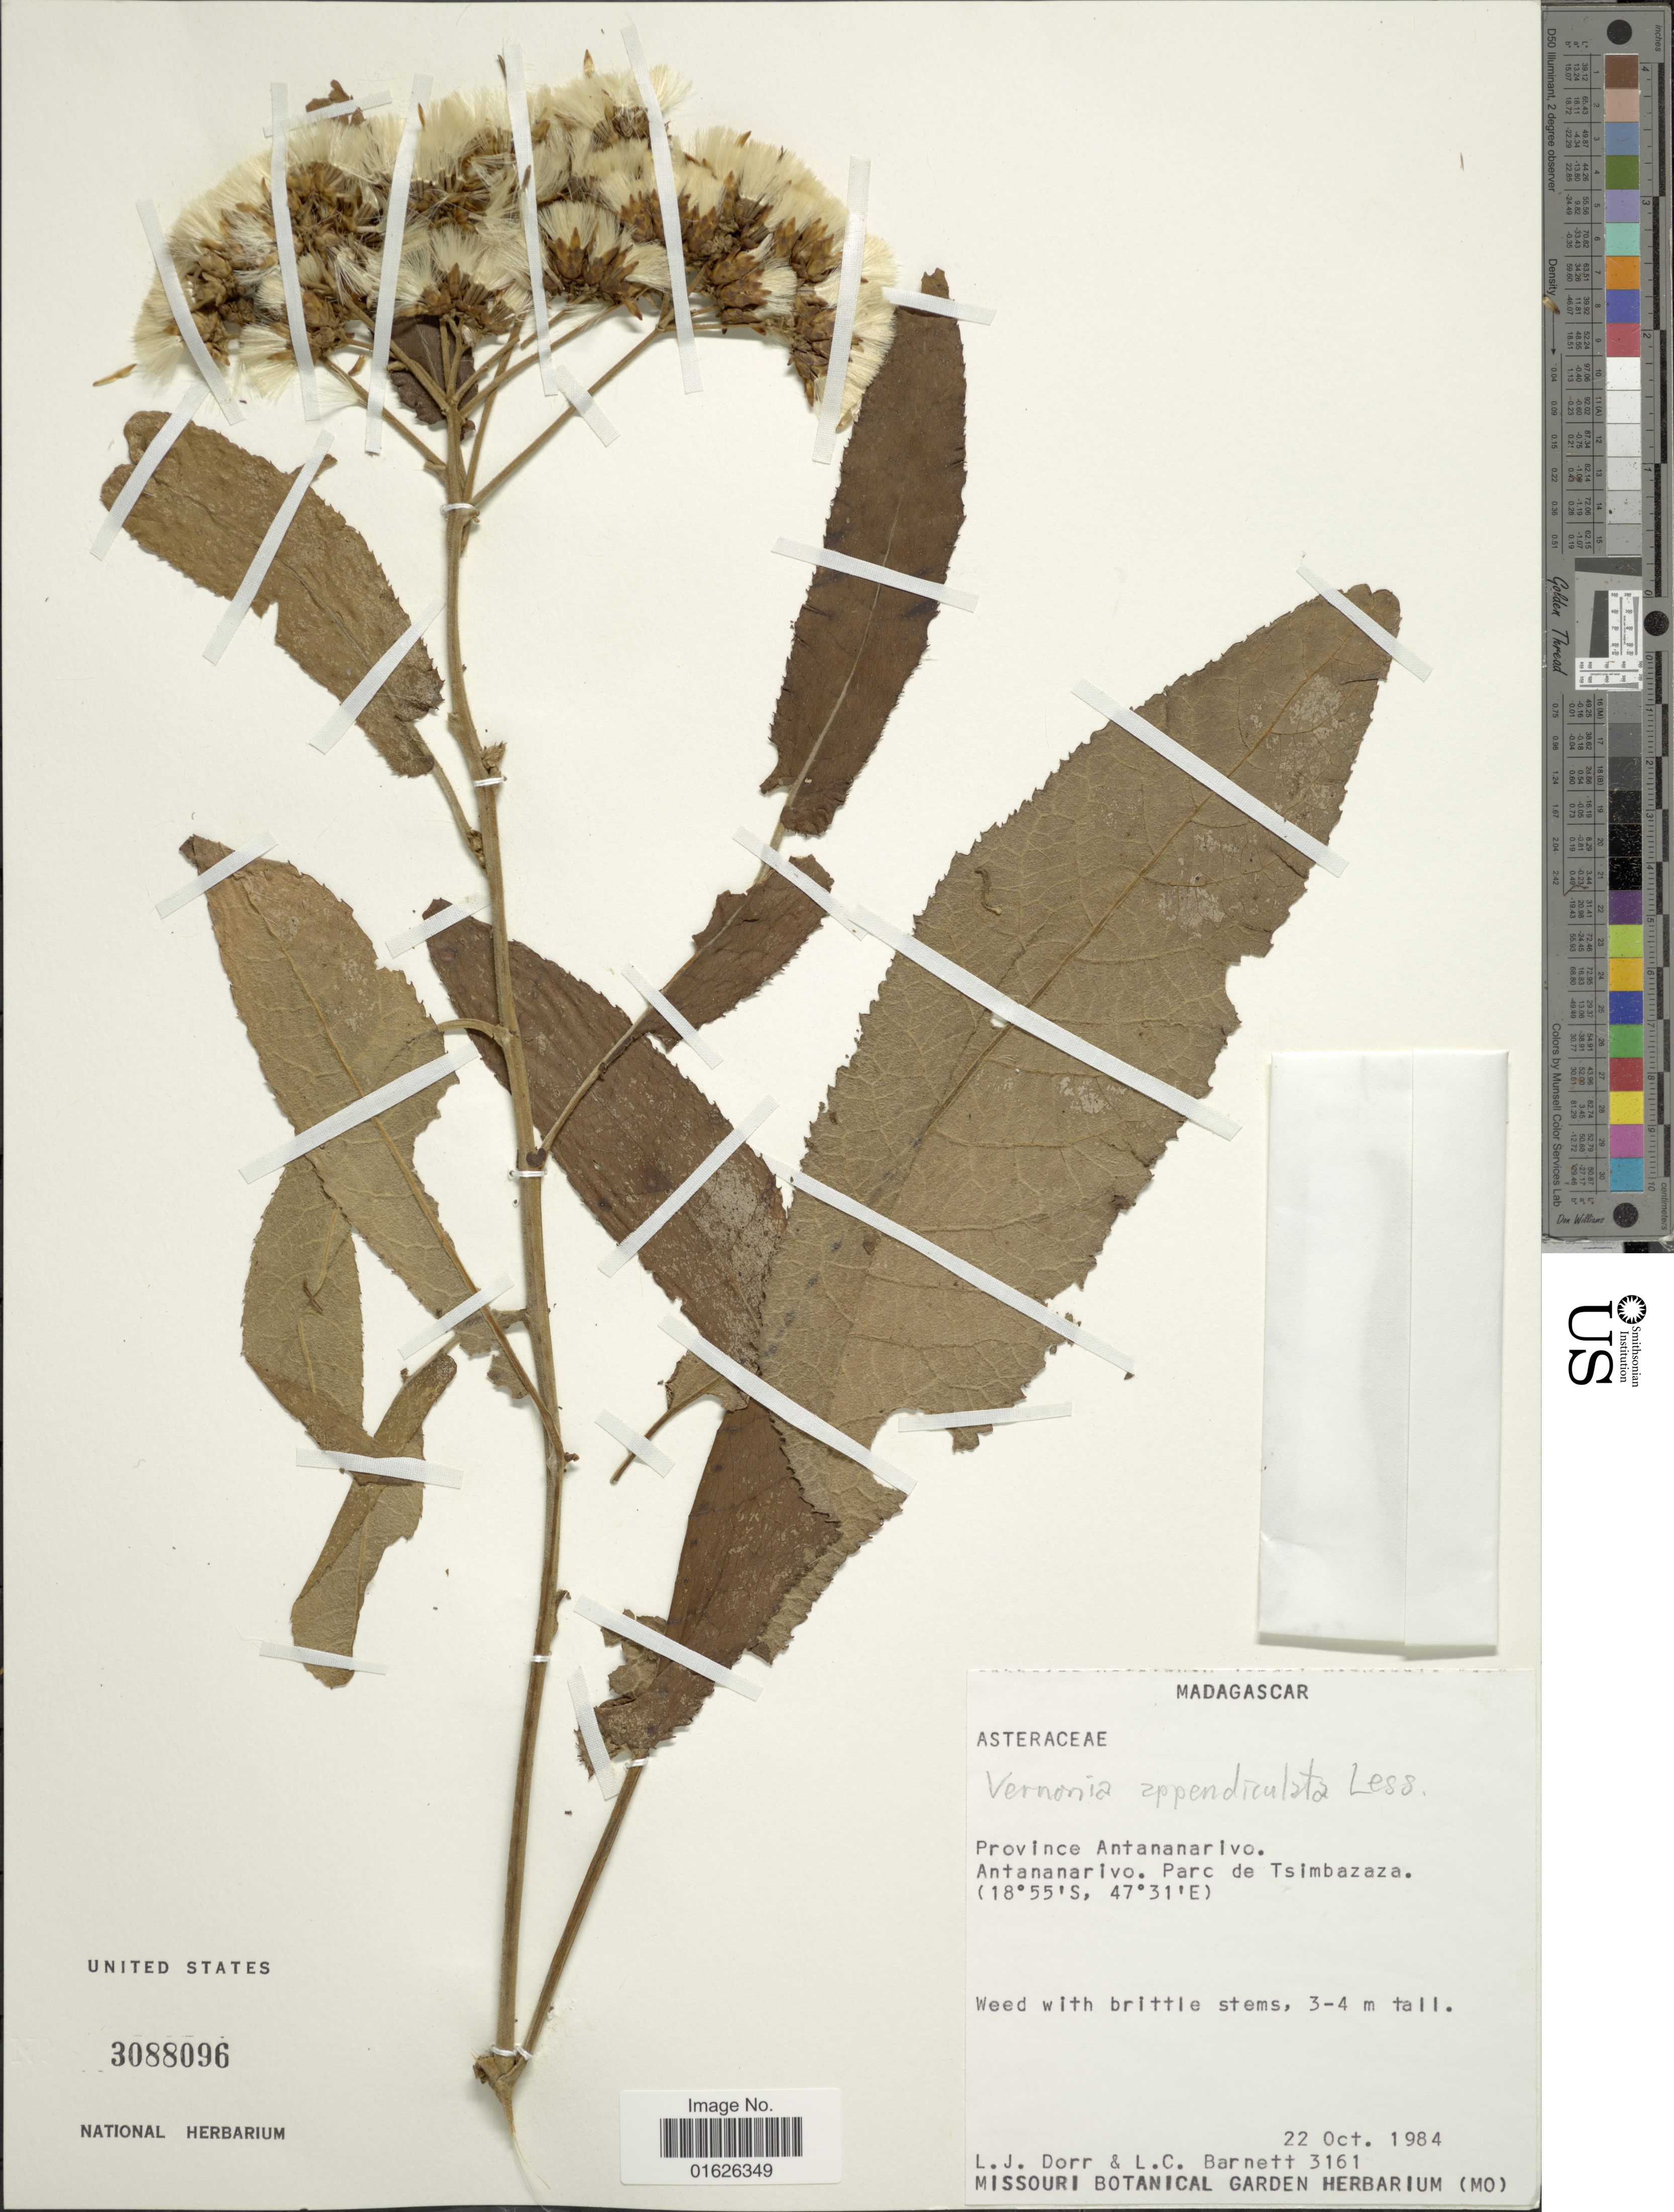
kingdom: Plantae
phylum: Tracheophyta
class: Magnoliopsida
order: Asterales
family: Asteraceae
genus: Gymnanthemum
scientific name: Gymnanthemum appendiculatum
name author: (Less.) H. Rob.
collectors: L. J. Dorr & L. C. Barnett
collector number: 3161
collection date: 1984-10-22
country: Madagascar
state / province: Analamanga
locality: Province Antananarivo, Antananarivo, Parc De Tsimbazaza.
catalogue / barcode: US 3088096